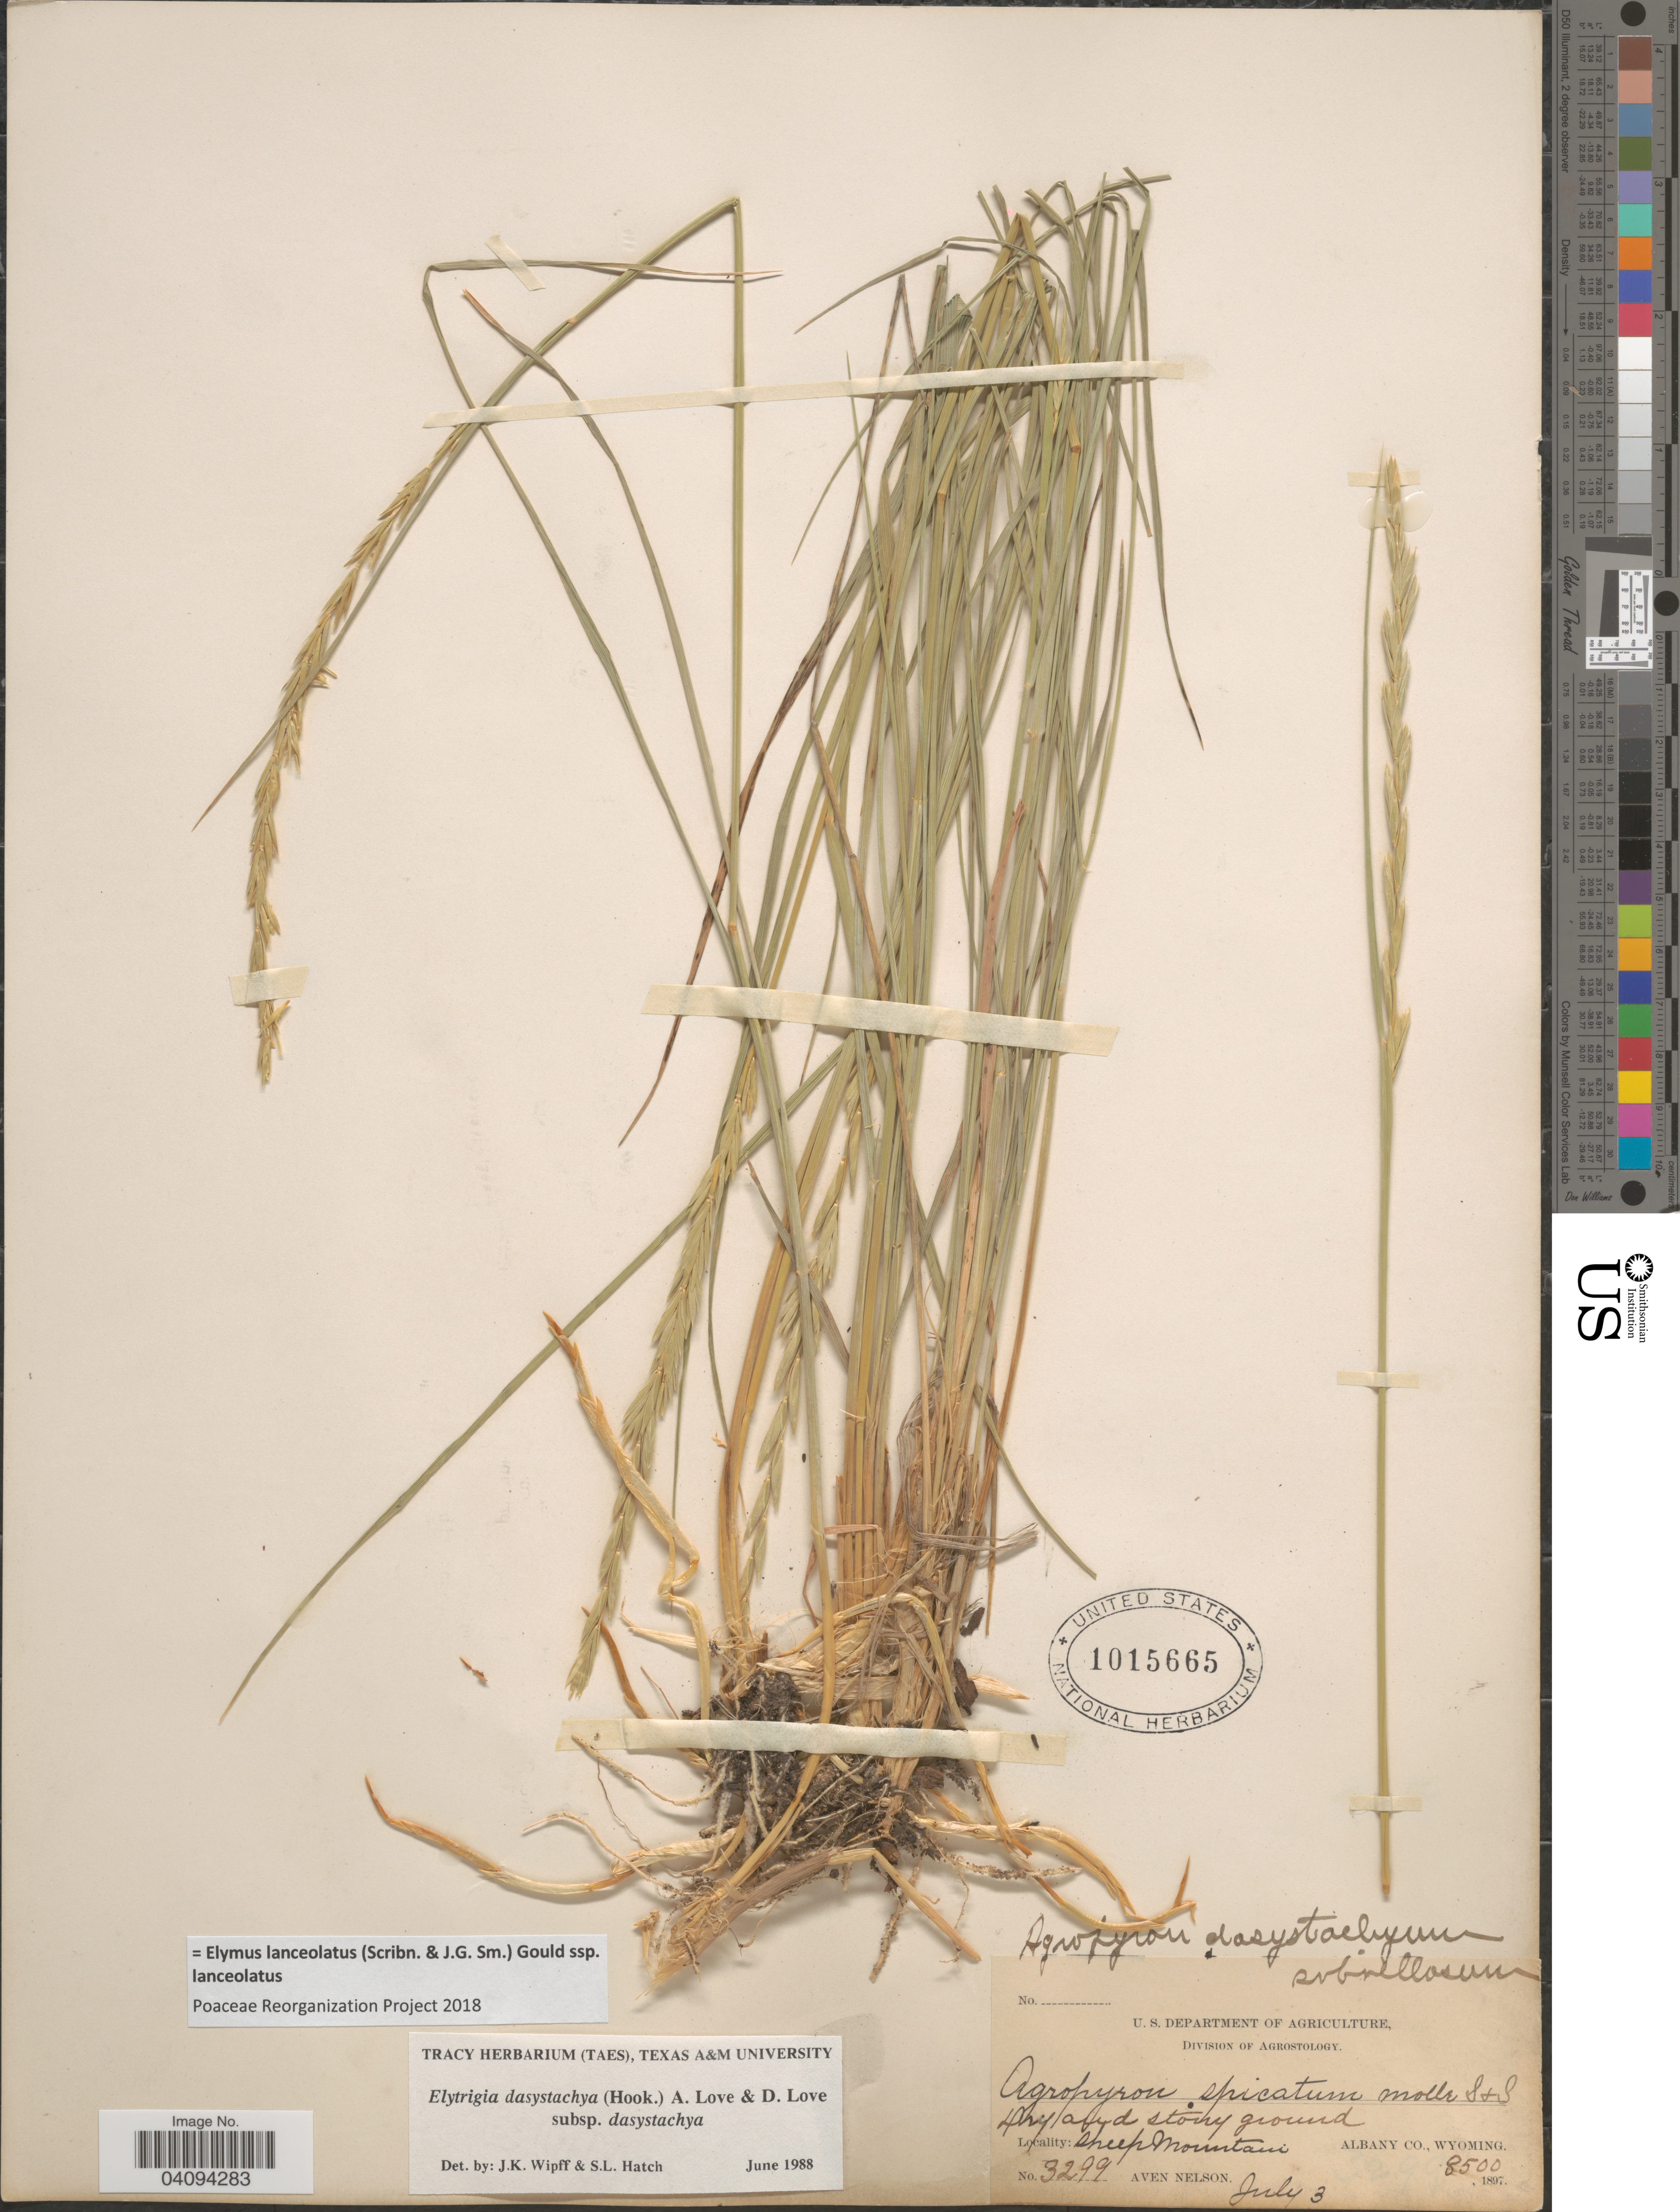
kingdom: Plantae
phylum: Tracheophyta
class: Liliopsida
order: Poales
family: Poaceae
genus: Elymus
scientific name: Elymus lanceolatus subsp. lanceolatus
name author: (Scribn. & J.G. Sm.) Gould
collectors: A. Nelson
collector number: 3299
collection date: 1897-07-03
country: United States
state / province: Wyoming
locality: Dry arid stony ground. Sheep Mountains. Albany Co.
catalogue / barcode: US 1015665